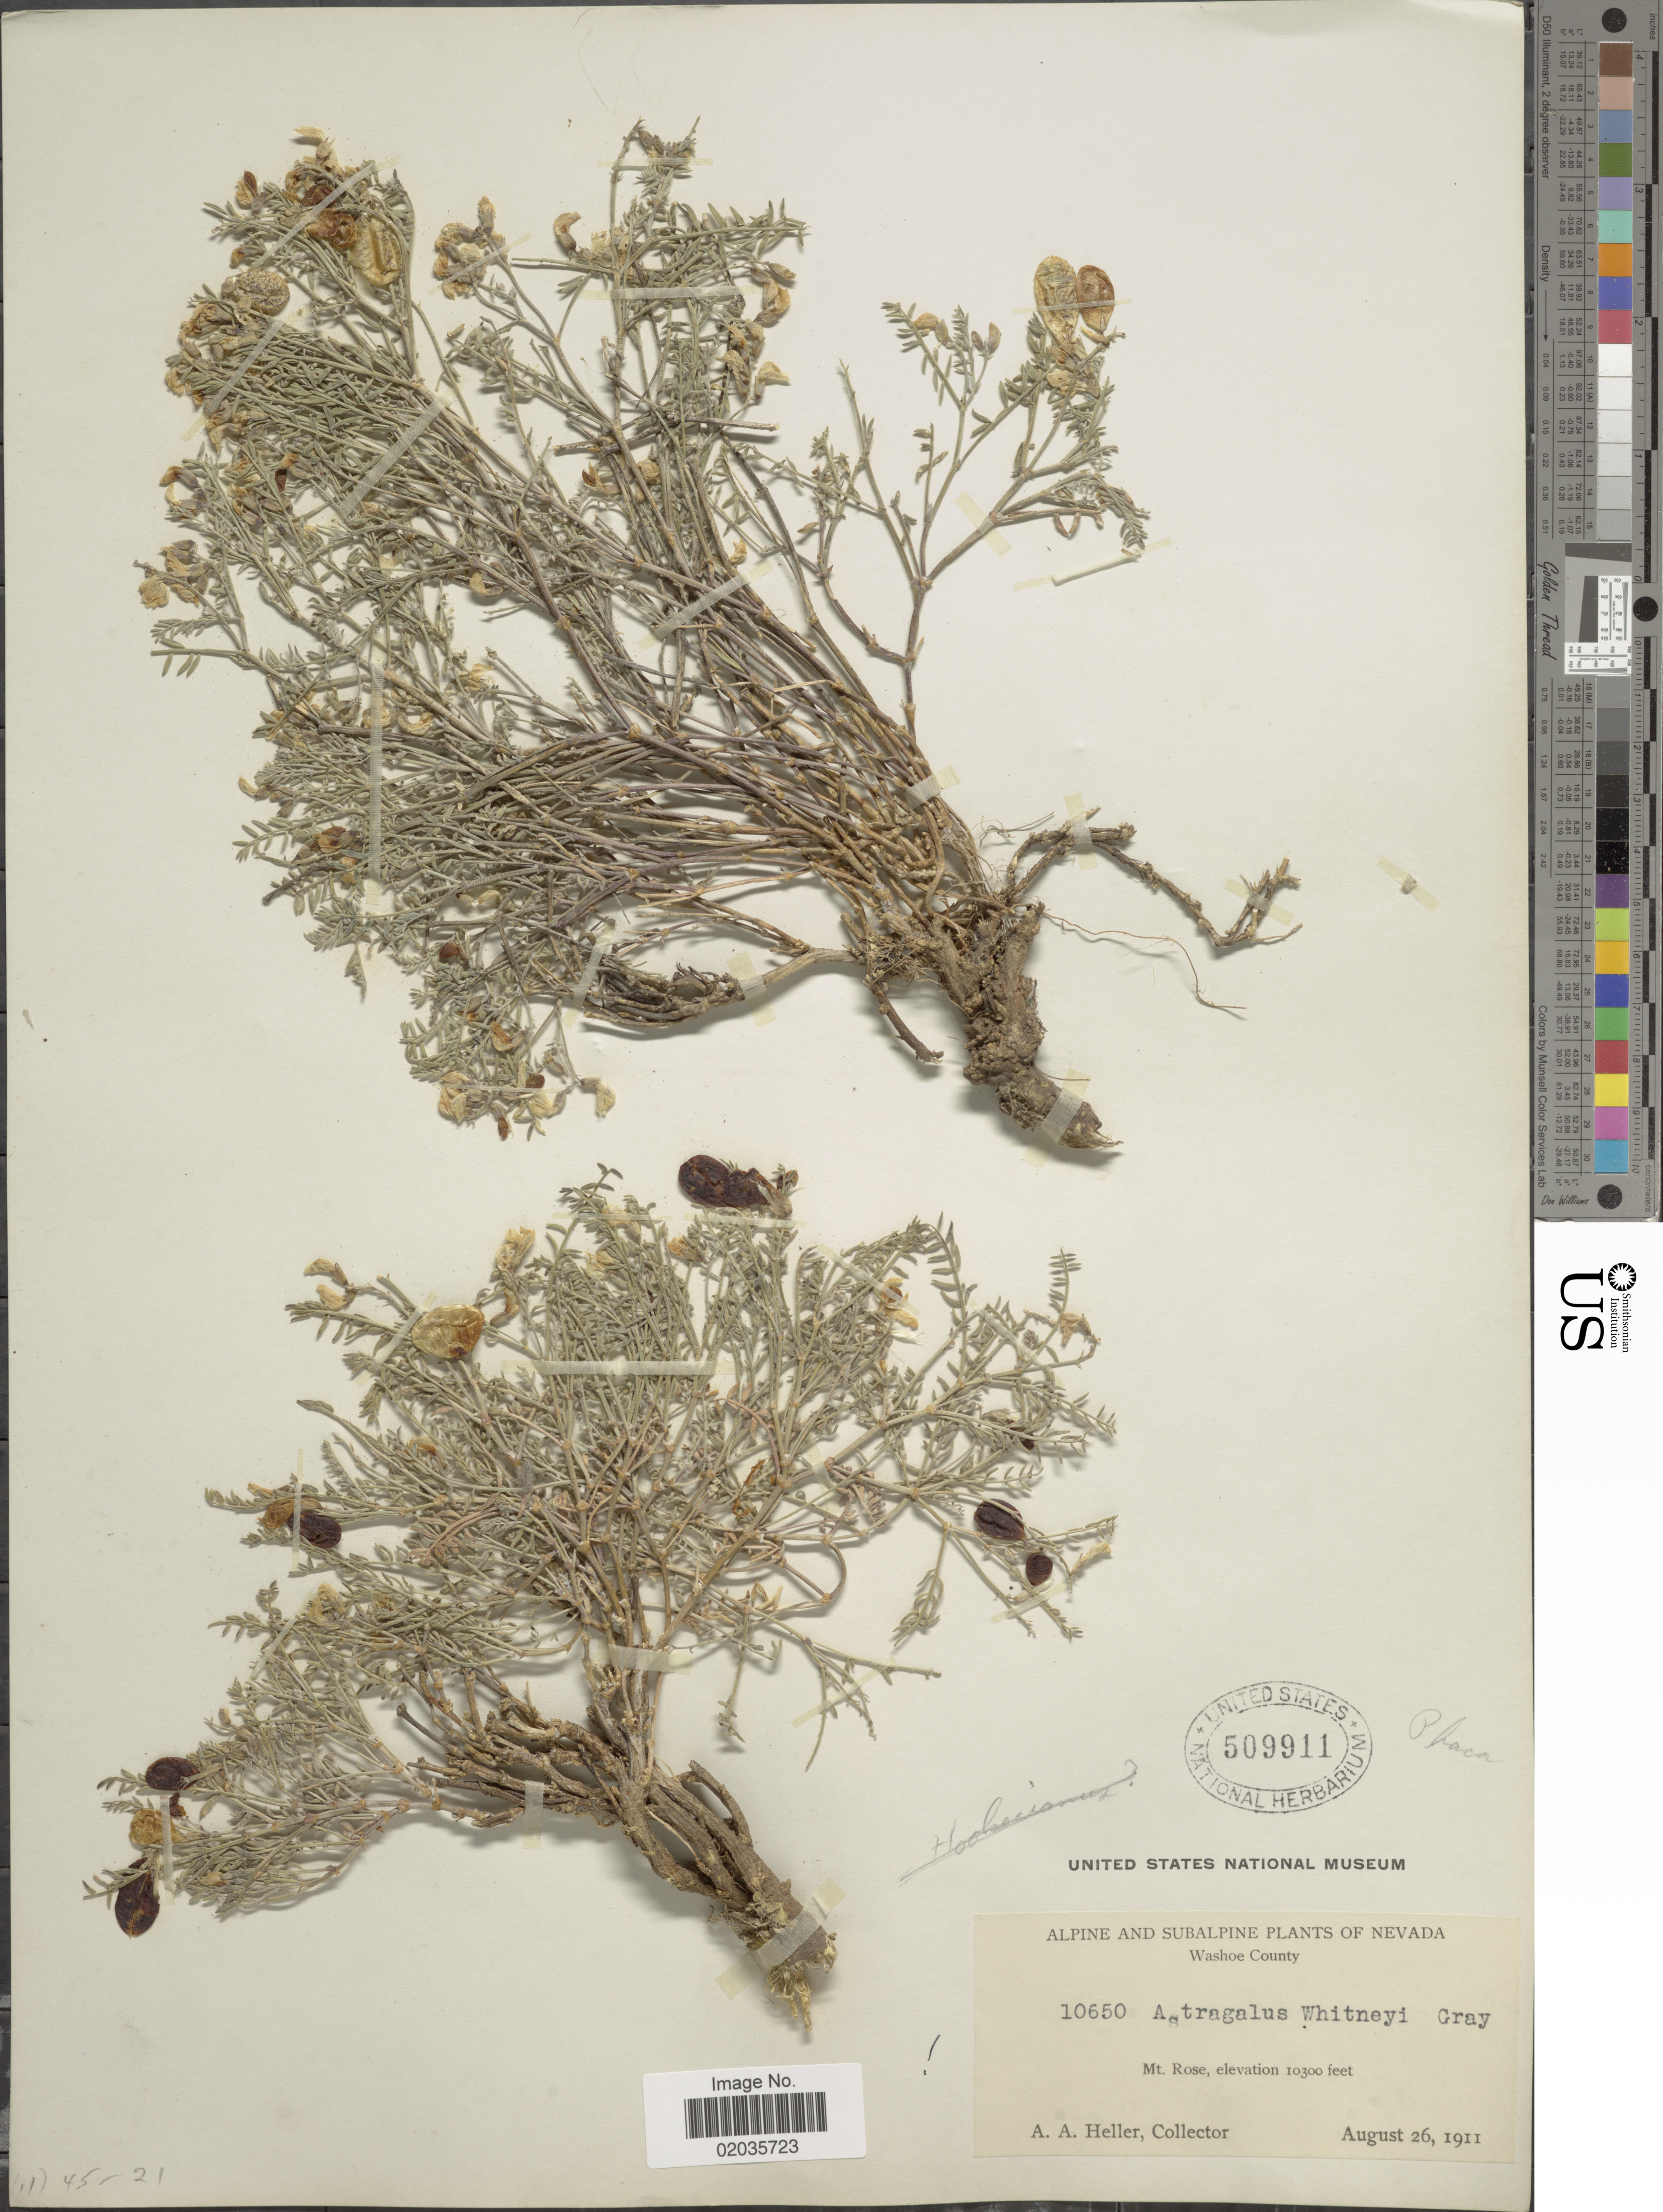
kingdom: Plantae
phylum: Tracheophyta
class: Magnoliopsida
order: Fabales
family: Fabaceae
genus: Astragalus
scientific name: Astragalus whitneyi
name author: A. Gray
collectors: A. A. Heller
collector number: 10650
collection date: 1911-08-26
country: United States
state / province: Nevada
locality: Alpine and Subalpine, Washoe County, Mt. Rose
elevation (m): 3139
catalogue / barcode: US 509911